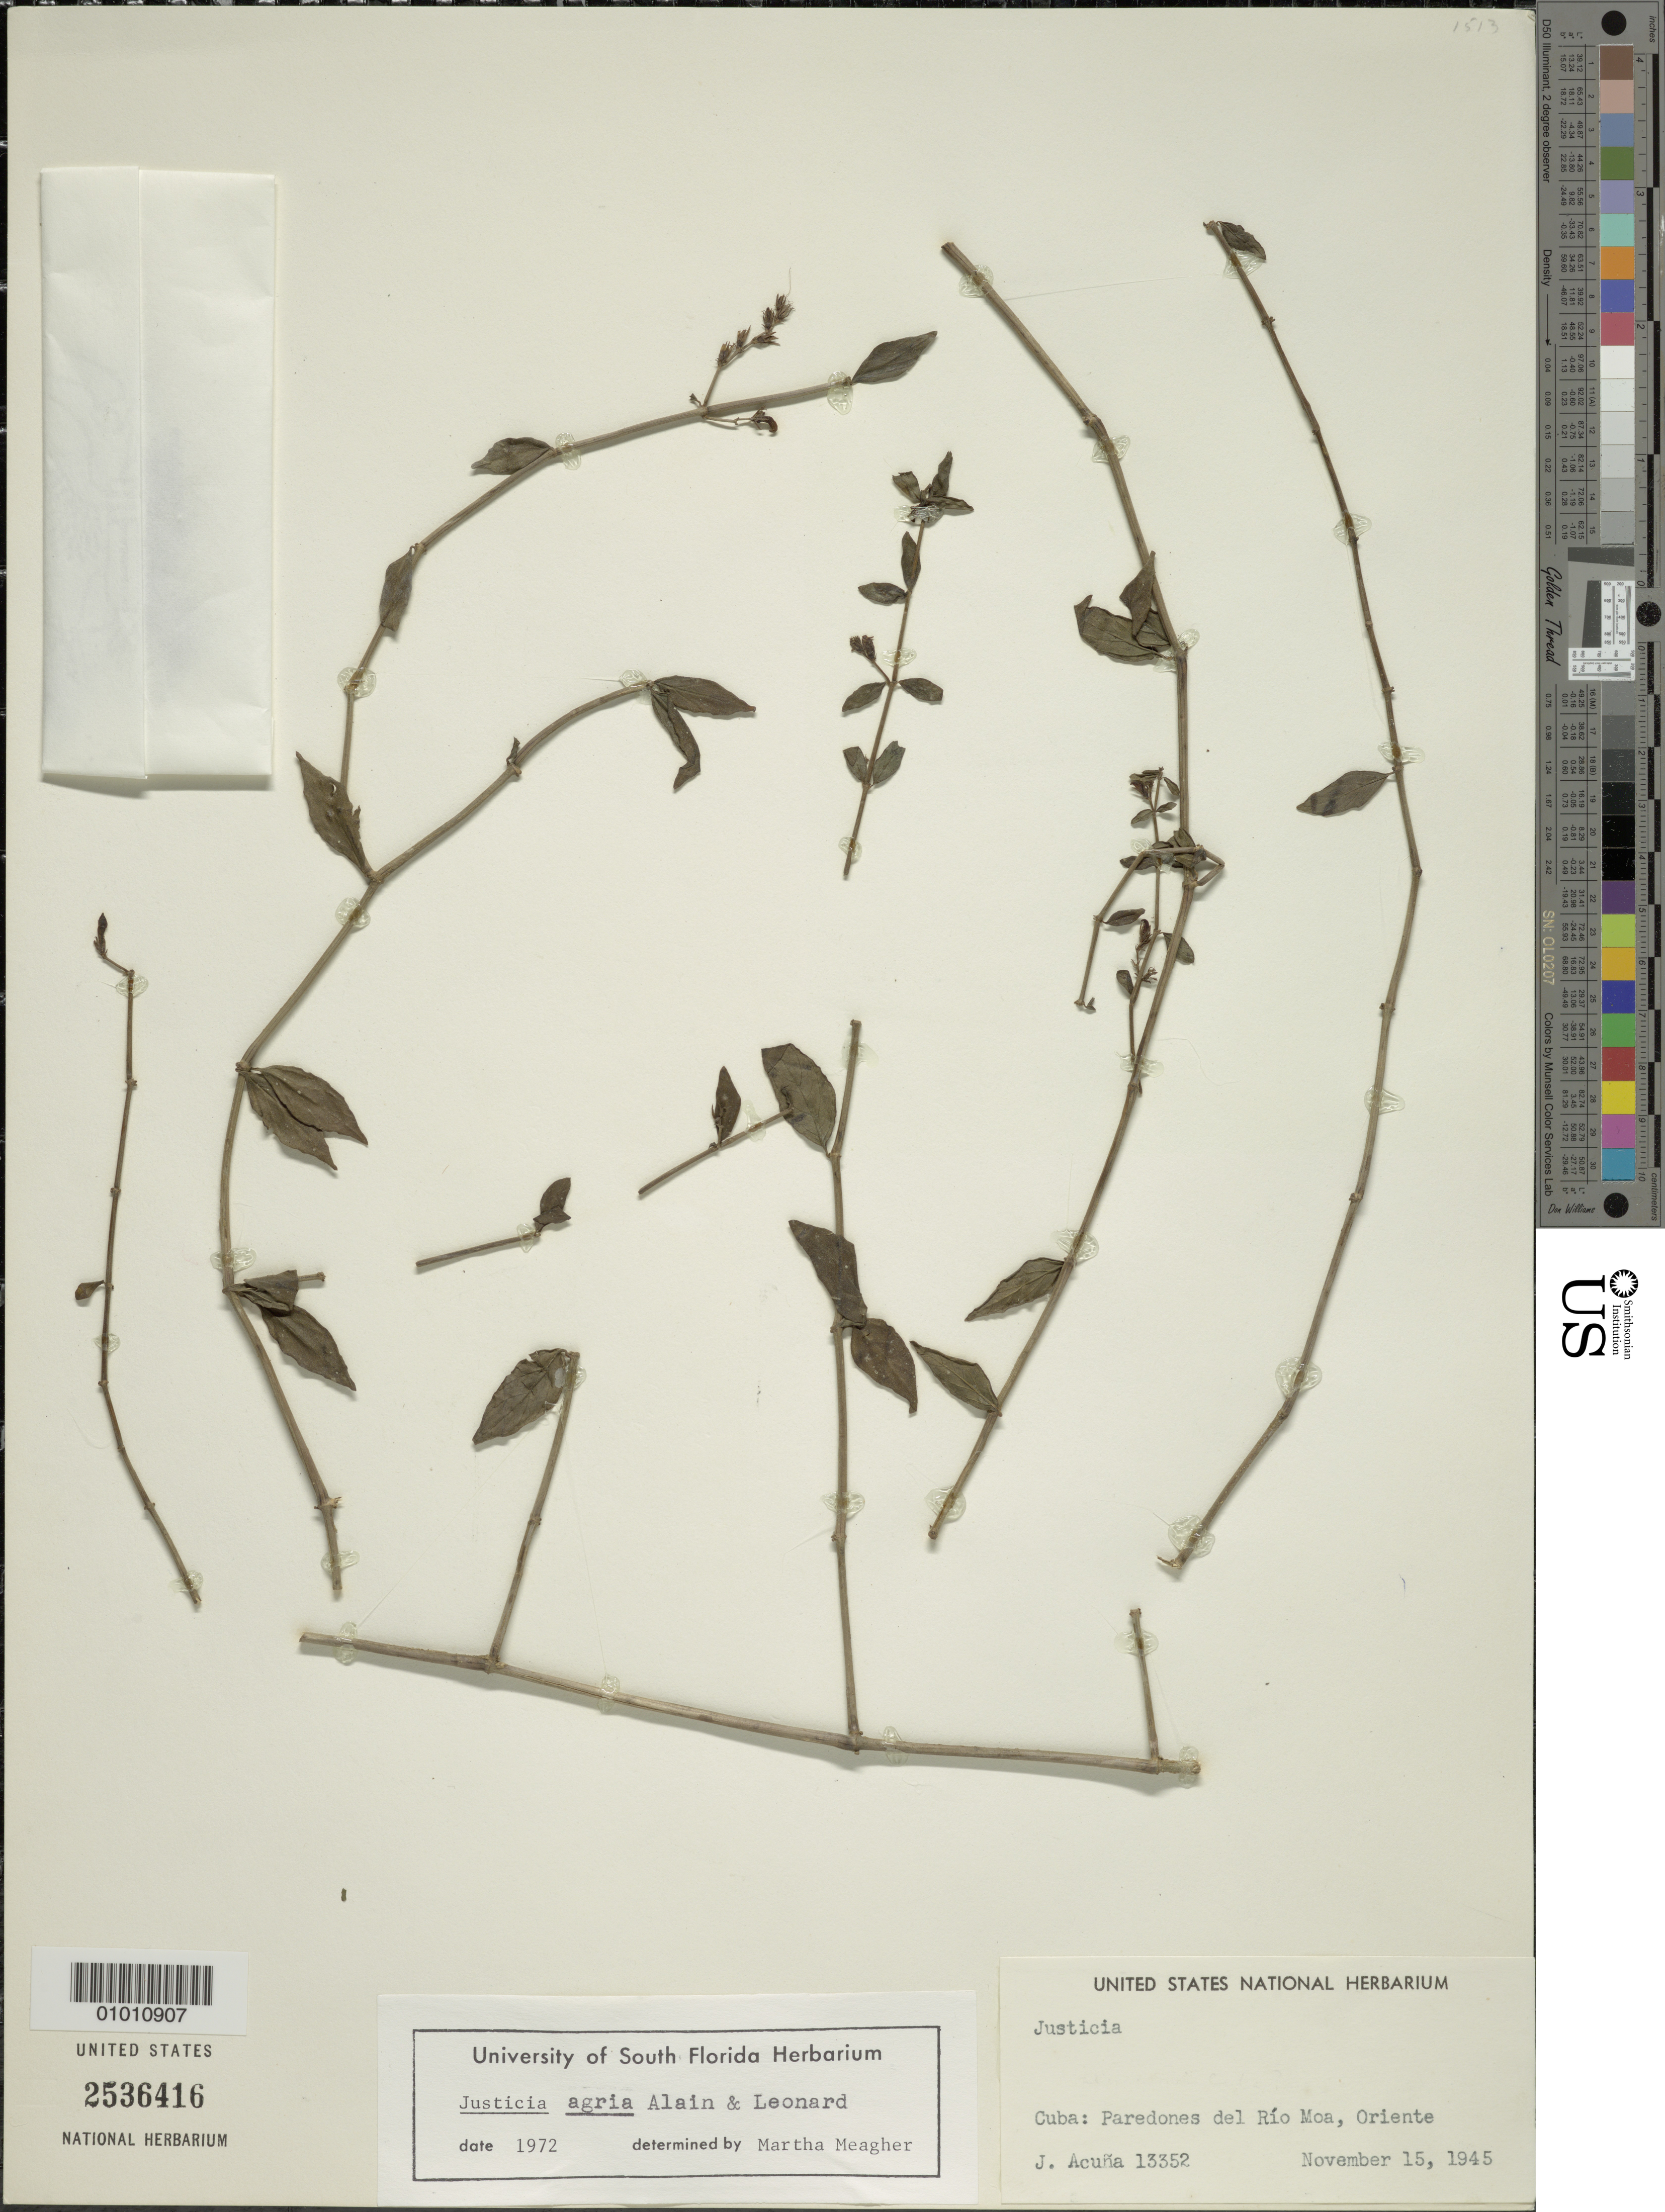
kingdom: Plantae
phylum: Tracheophyta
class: Magnoliopsida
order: Lamiales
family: Acanthaceae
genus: Justicia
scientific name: Justicia agria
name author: Alain & Leonard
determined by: Meagher, M.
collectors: J. Acuña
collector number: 13352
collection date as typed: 15 Nov 1945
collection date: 1945-11-15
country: Cuba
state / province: Holguín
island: Cuba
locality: Paredones del Río Moa [Oriente]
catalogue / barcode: US 2536416